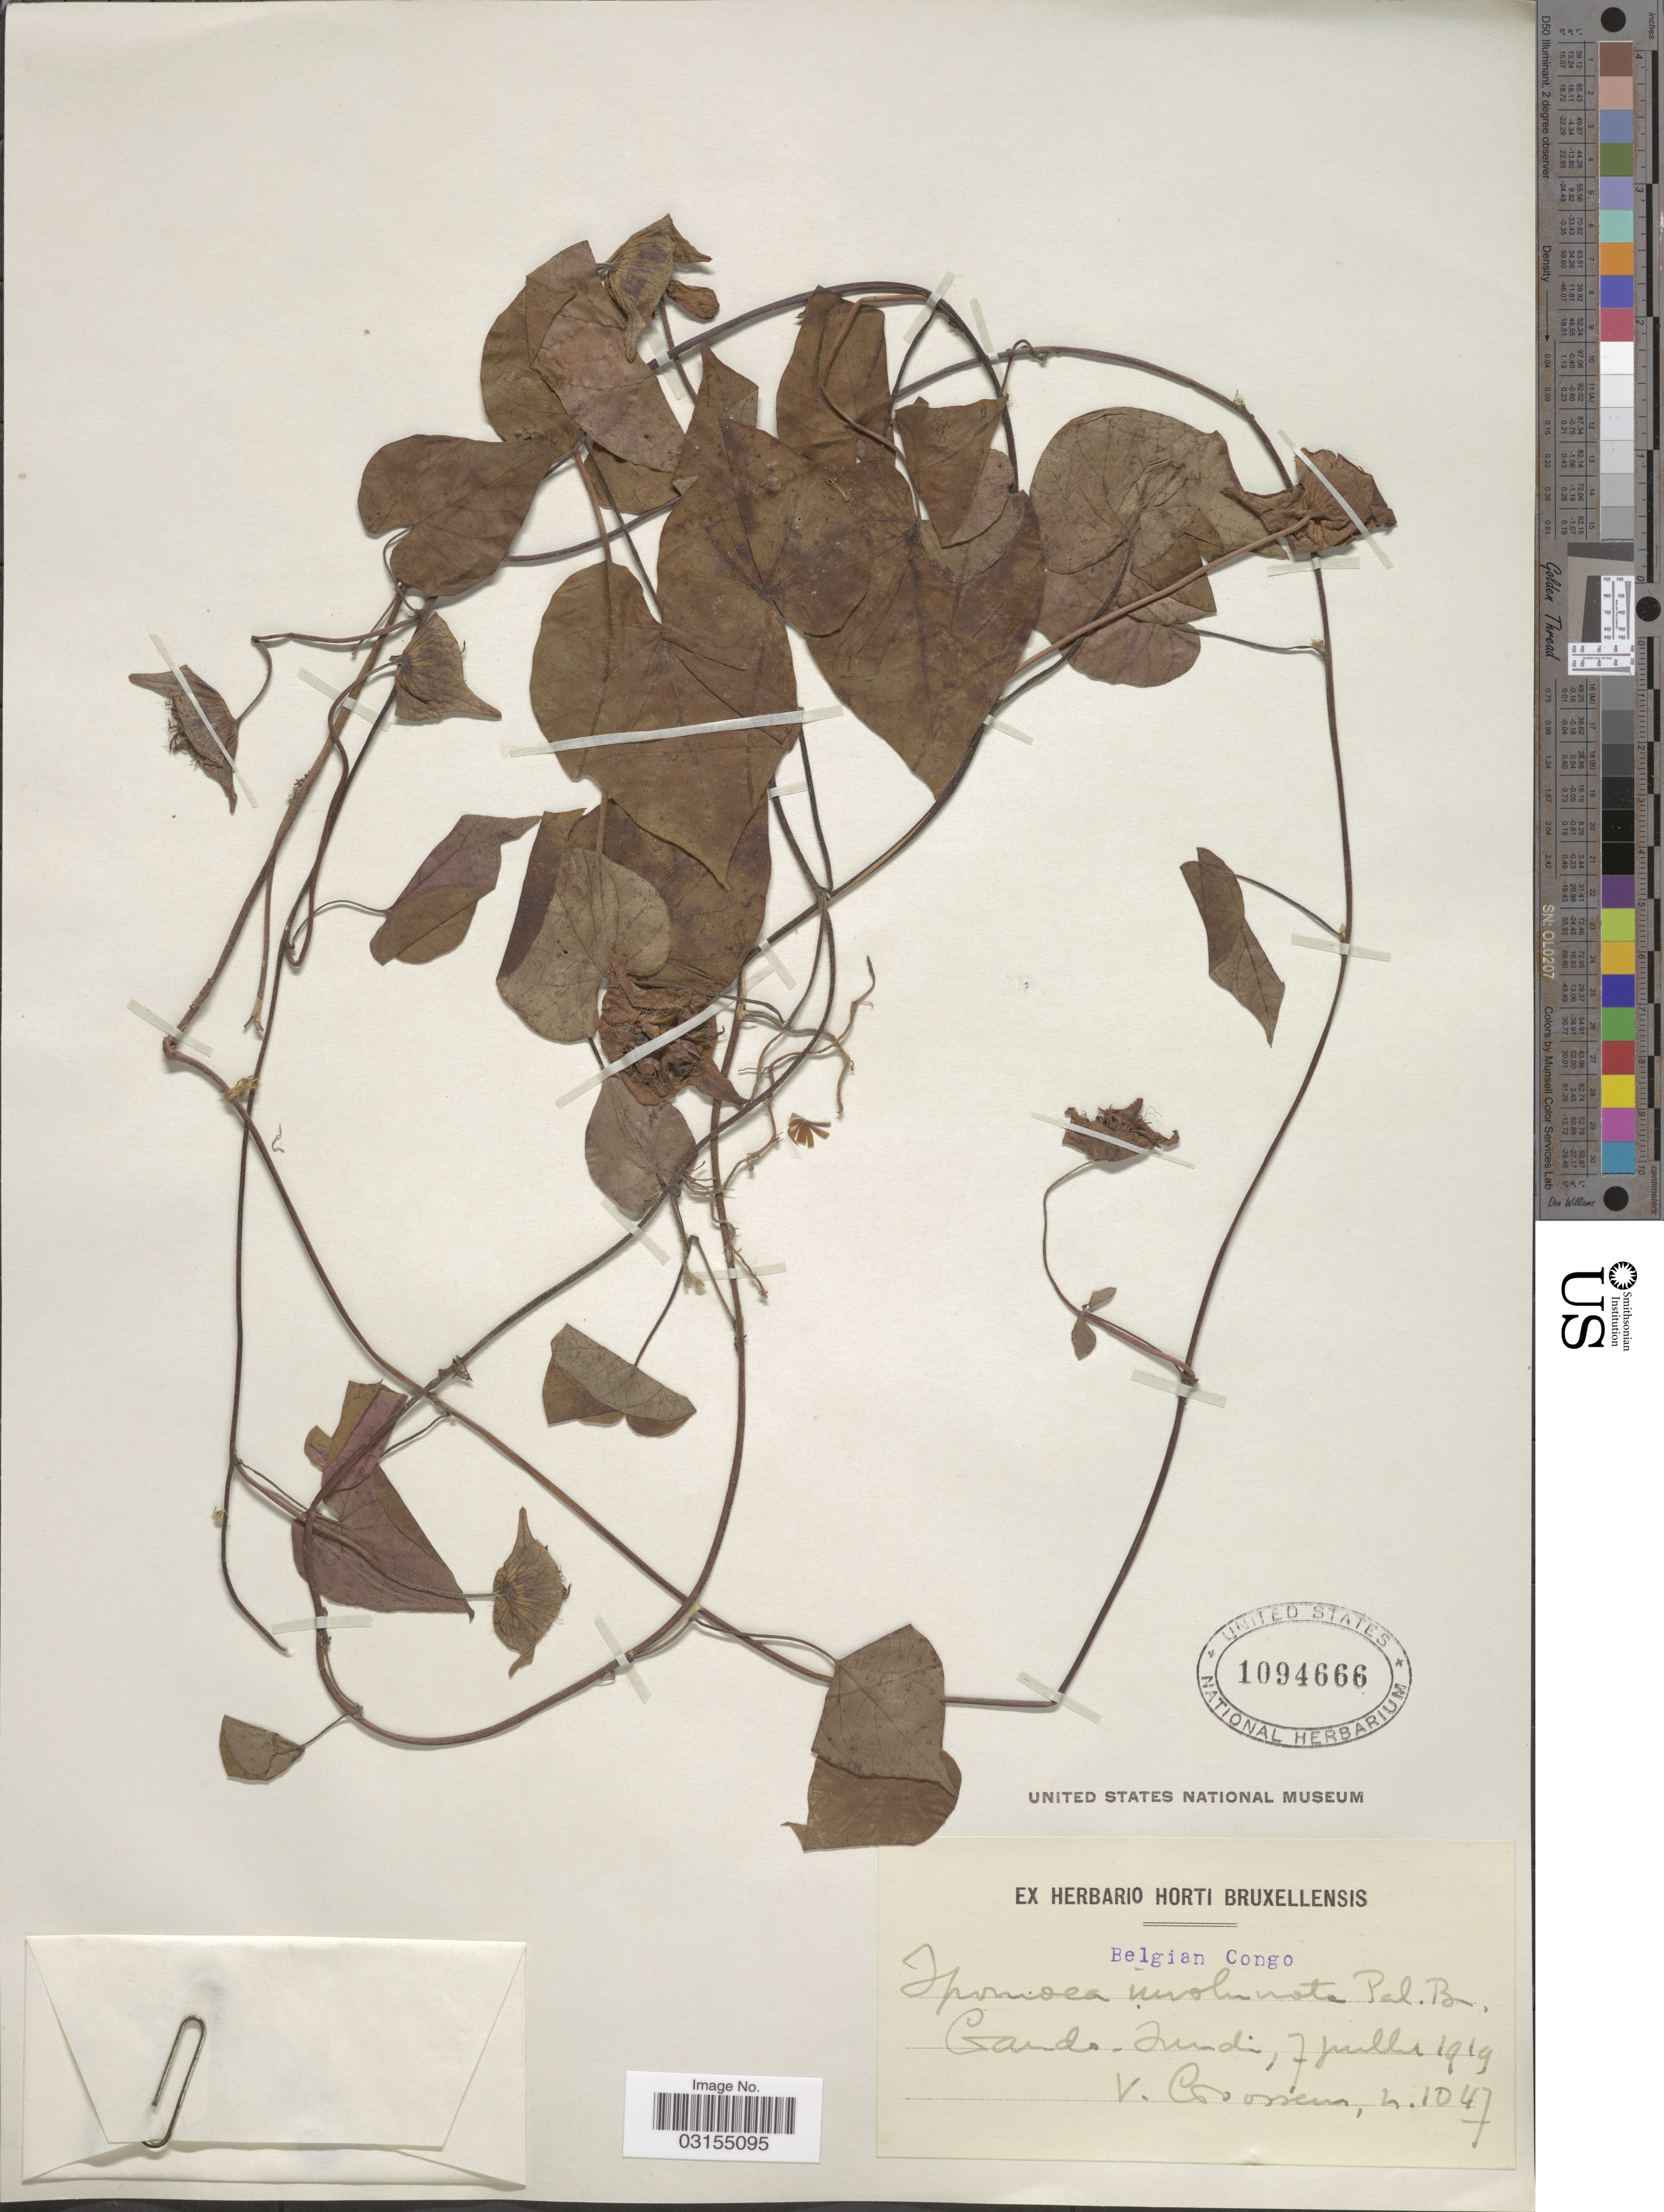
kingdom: Plantae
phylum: Tracheophyta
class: Magnoliopsida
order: Solanales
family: Convolvulaceae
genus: Ipomoea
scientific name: Ipomoea involucrata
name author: P. Beauv.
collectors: V. Goossens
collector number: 1047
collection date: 1919-07-07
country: Congo, Democratic Republic of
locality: Belgian Congo. Gando [interpreted] - Irundi [interpreted].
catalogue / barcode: US 1094666